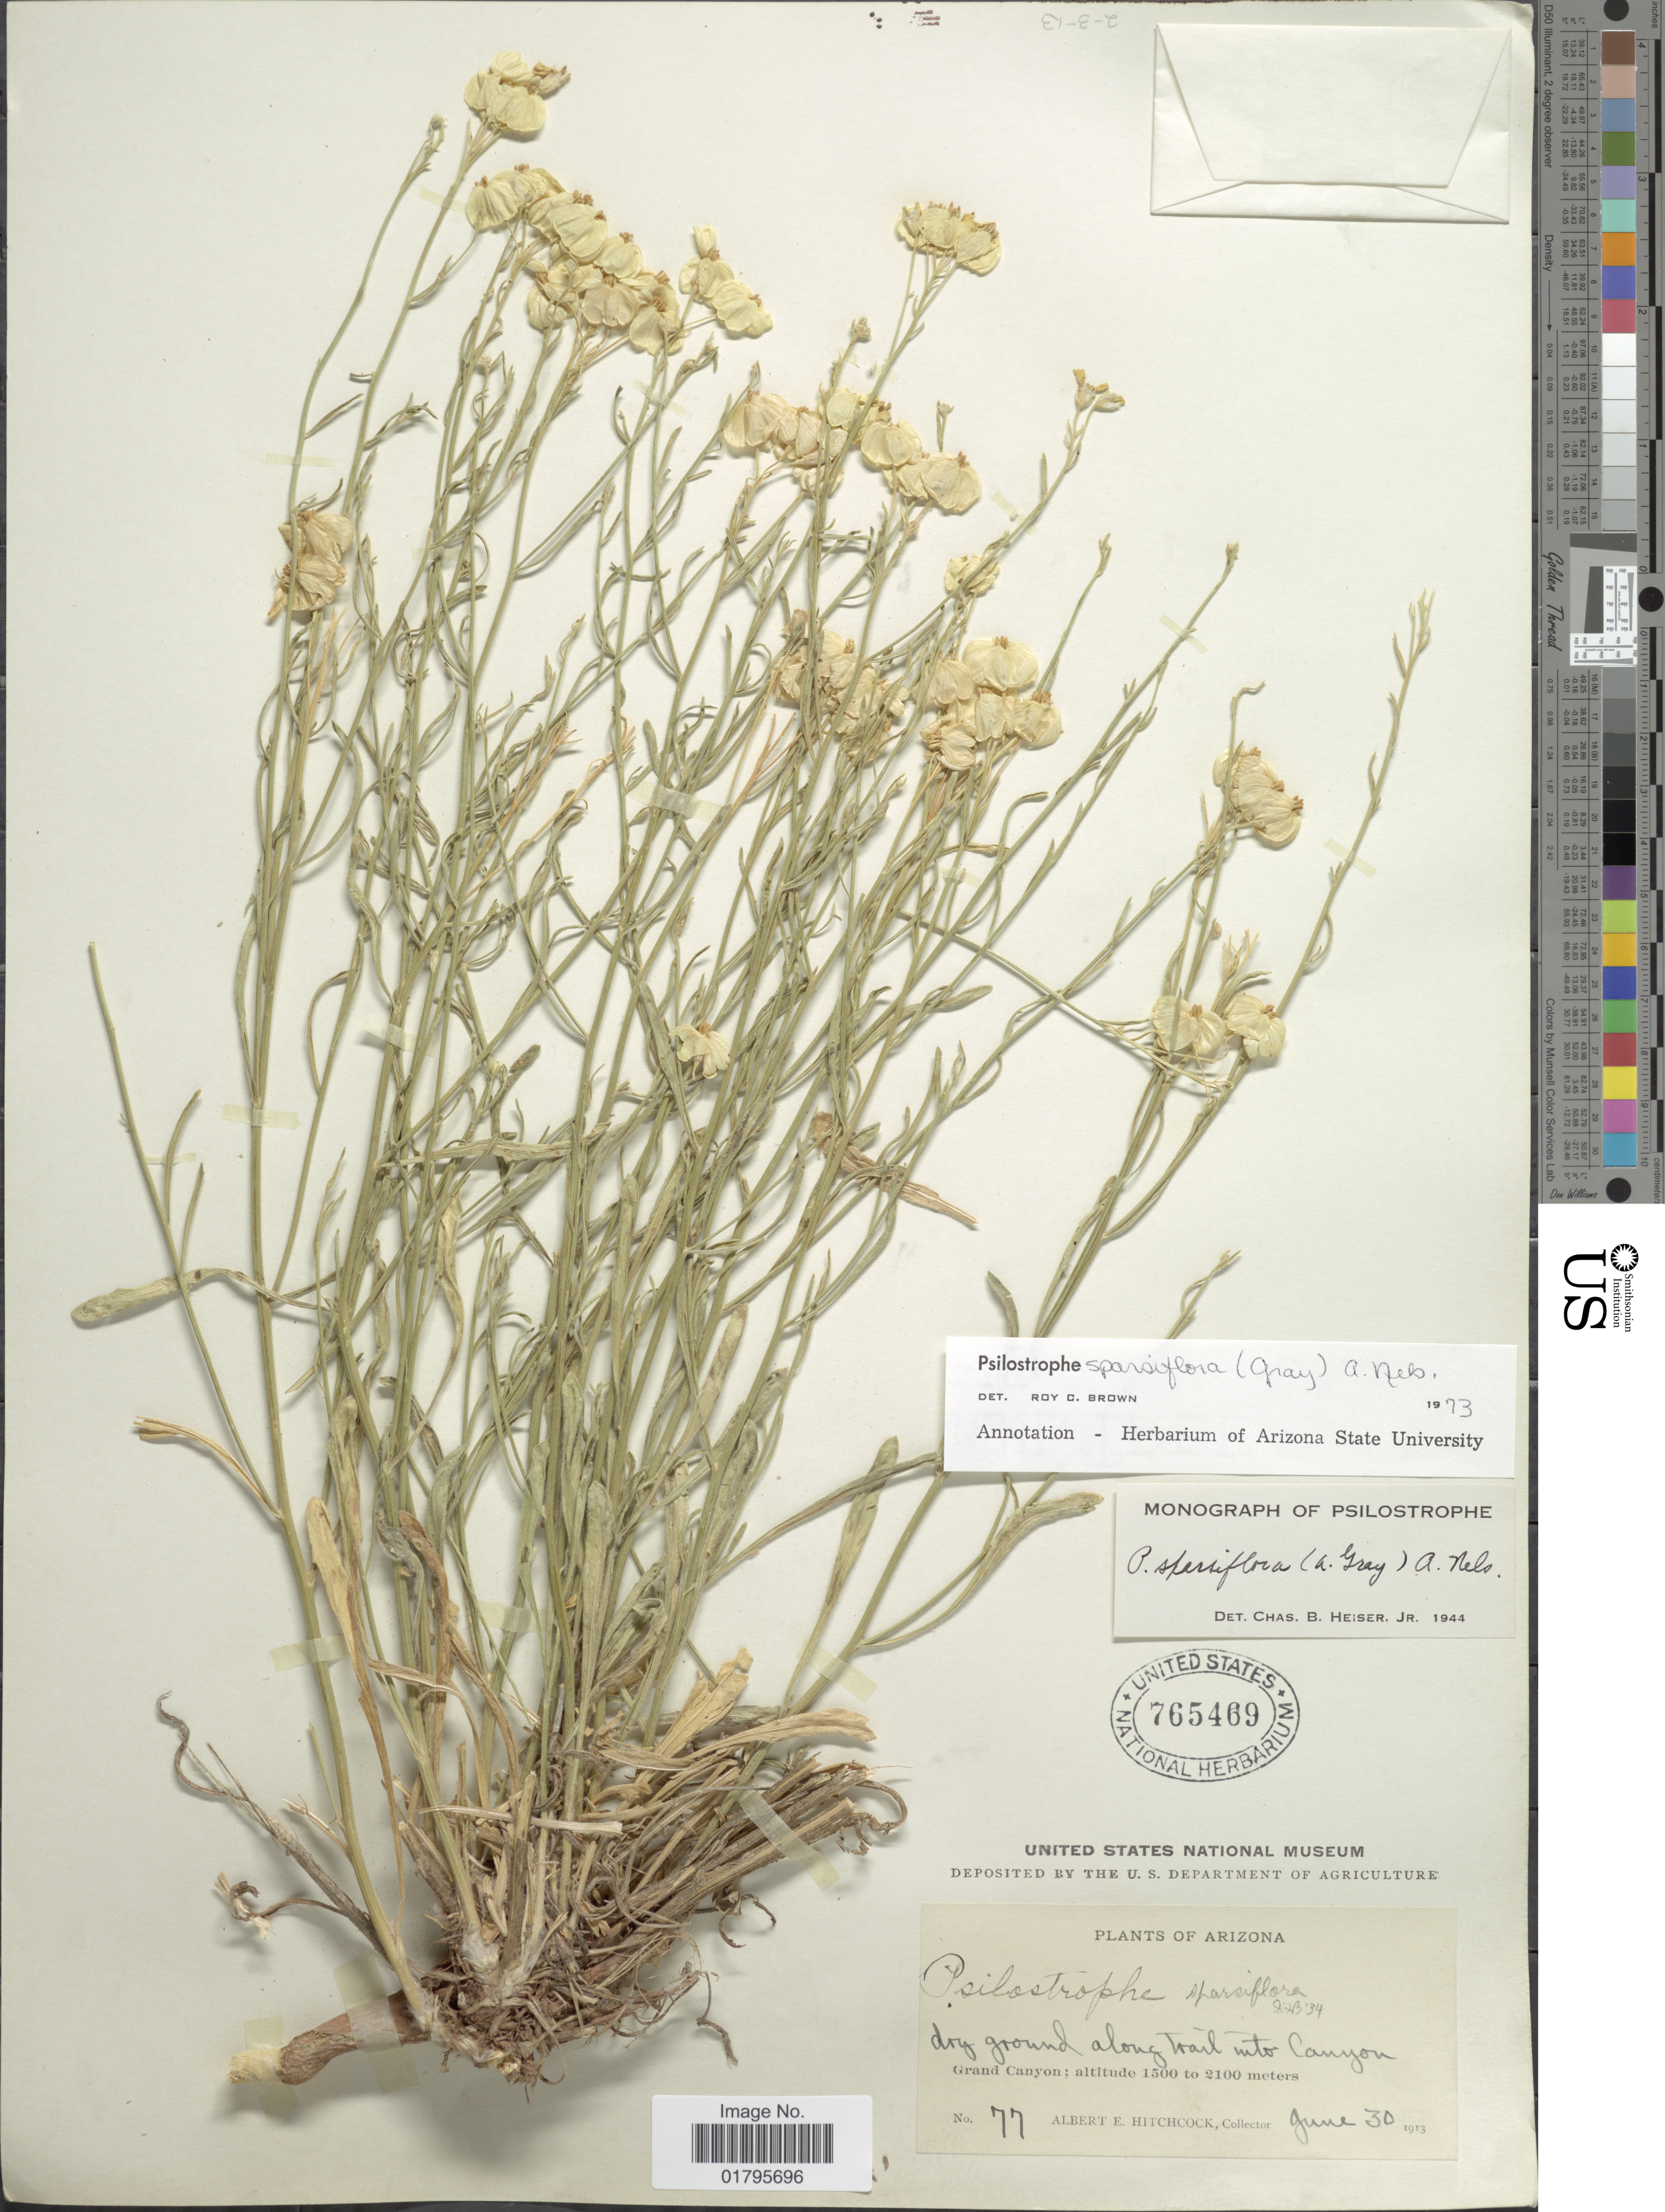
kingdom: Plantae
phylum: Tracheophyta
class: Magnoliopsida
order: Asterales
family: Asteraceae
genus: Psilostrophe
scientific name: Psilostrophe sparsiflora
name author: (A. Gray) A. Nelson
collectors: A. S. Hitchcock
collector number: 77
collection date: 1913-06-30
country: United States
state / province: Arizona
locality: Grand Canyon, along trail into Canyon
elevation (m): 1500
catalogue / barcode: US 765469